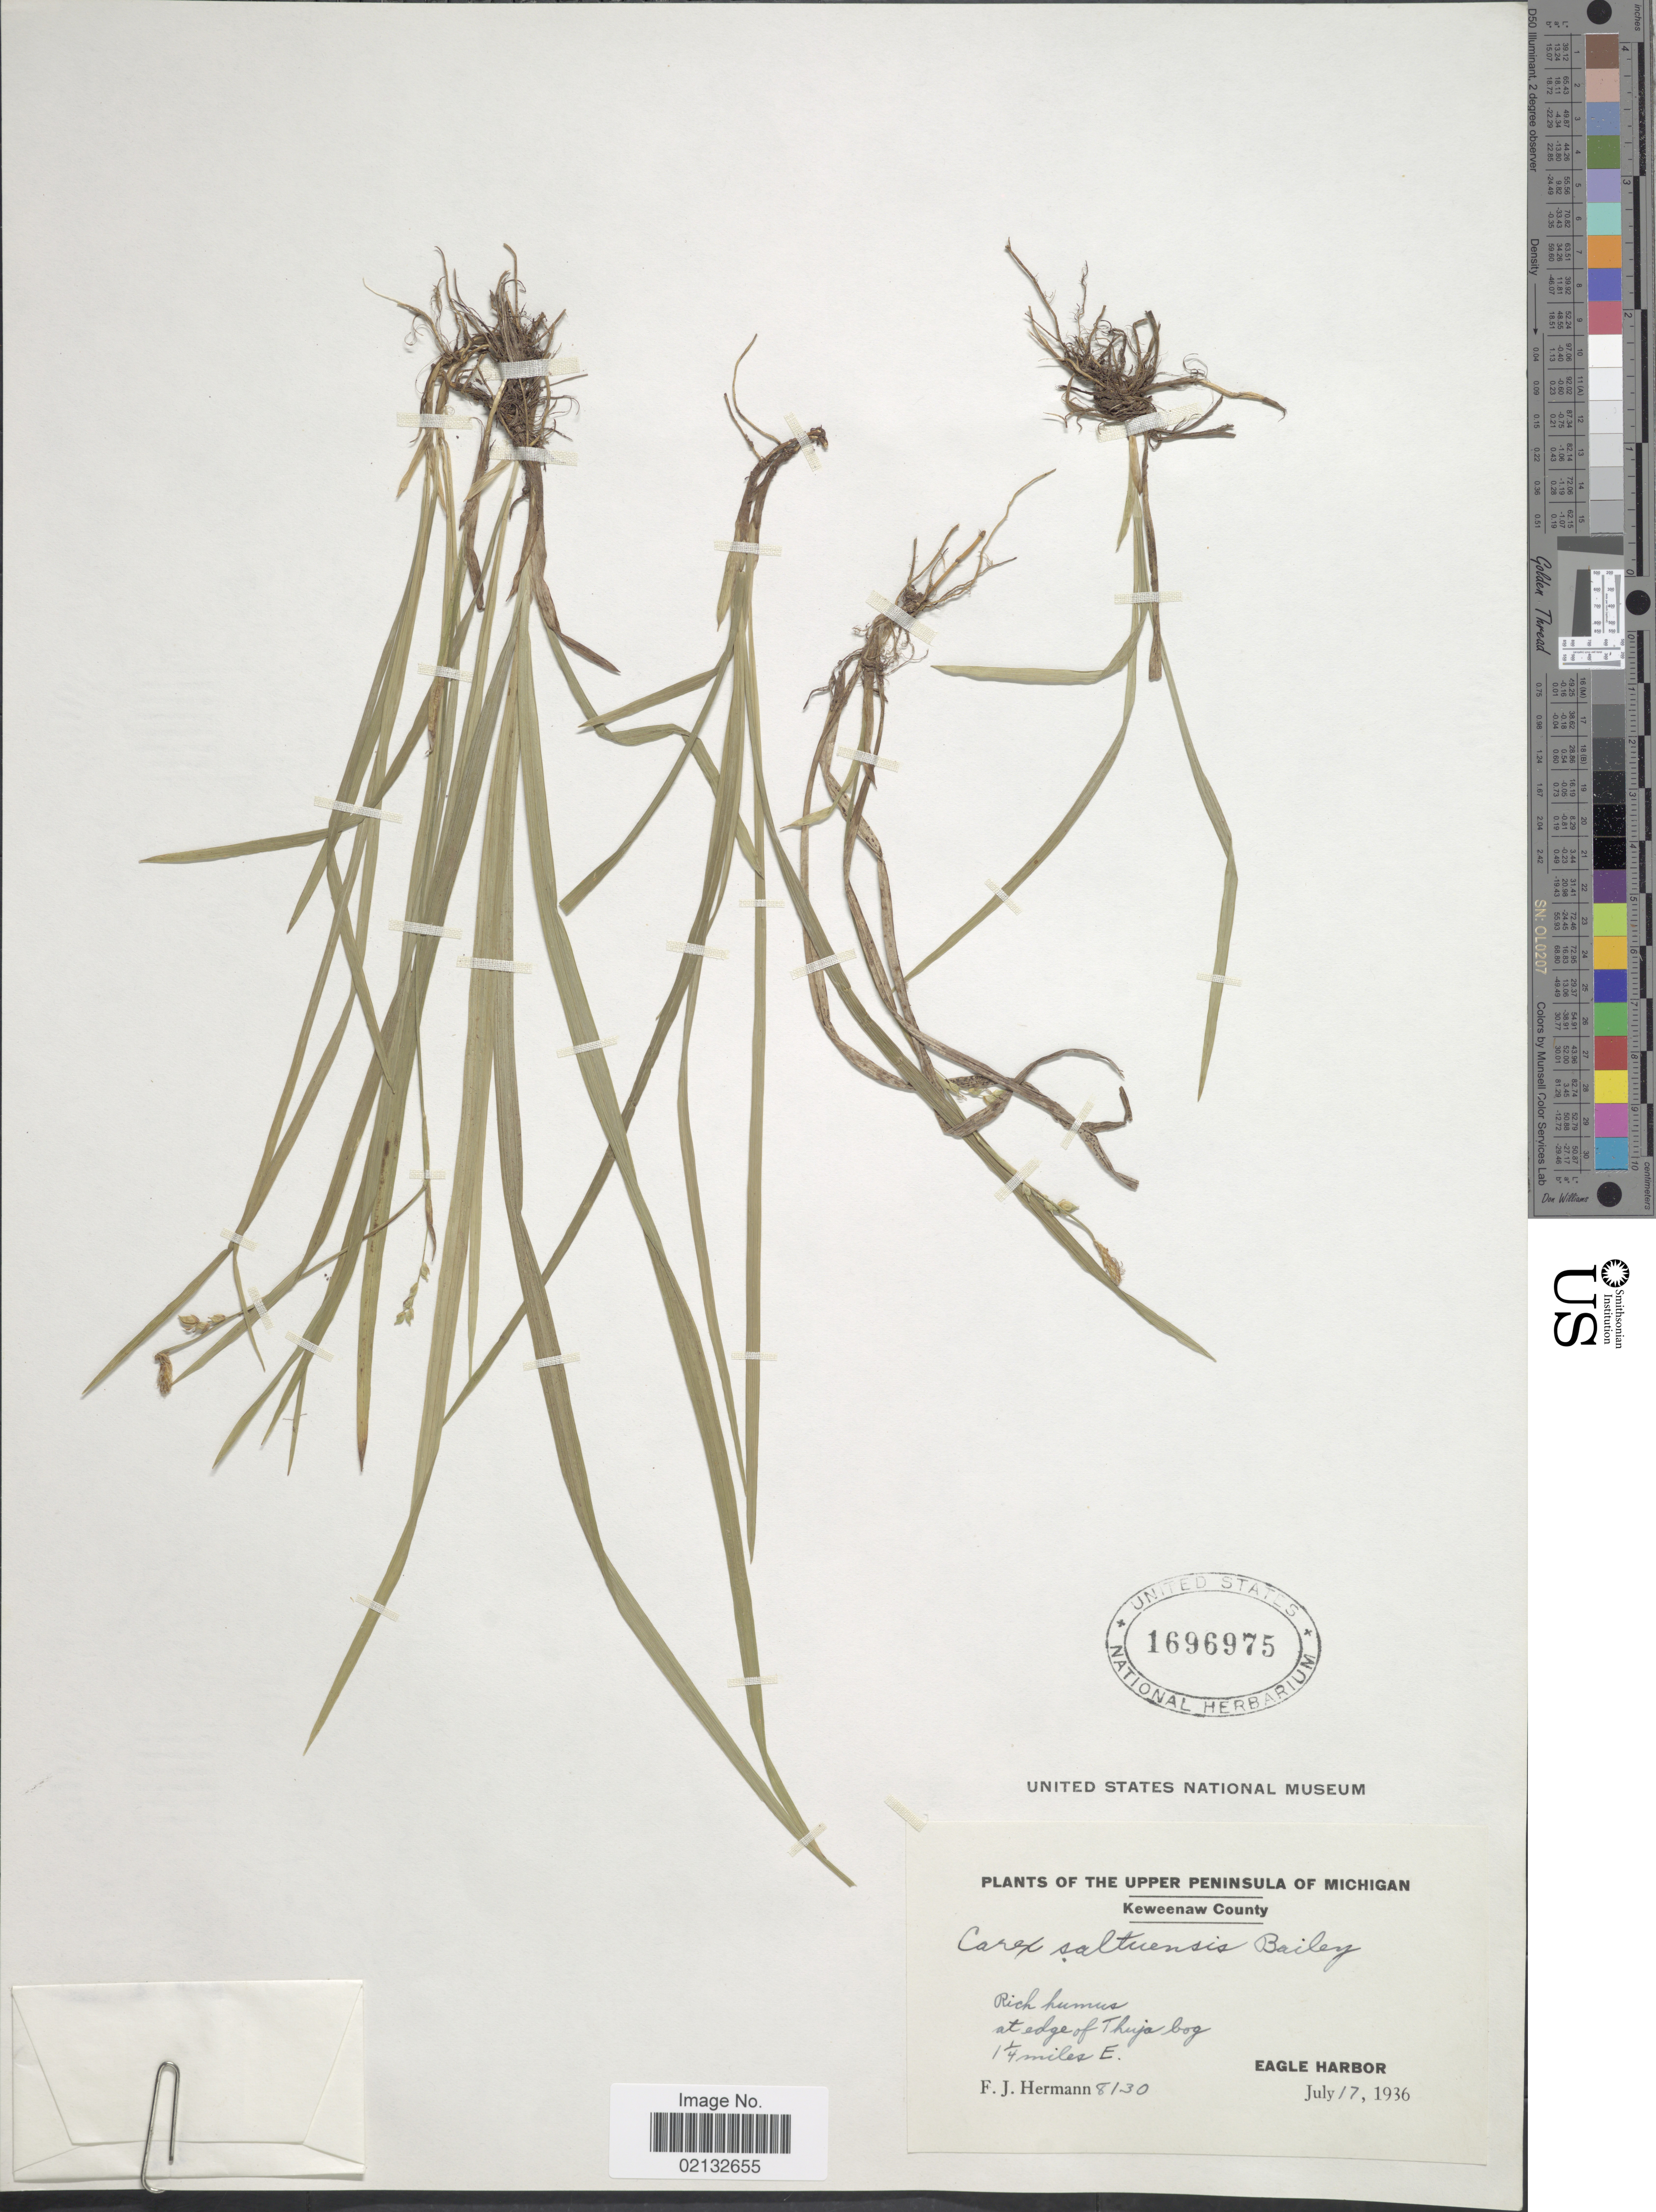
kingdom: Plantae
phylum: Tracheophyta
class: Liliopsida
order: Poales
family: Cyperaceae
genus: Carex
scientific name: Carex vaginata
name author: Tausch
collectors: F. J. Hermann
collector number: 8130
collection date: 1936-07-17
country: United States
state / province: Michigan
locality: Upper Peninsula of Michigan. Keweenaw County. At edge of Thuja bog. 1 1/4 miles W. Eagle Harbor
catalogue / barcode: US 1696975